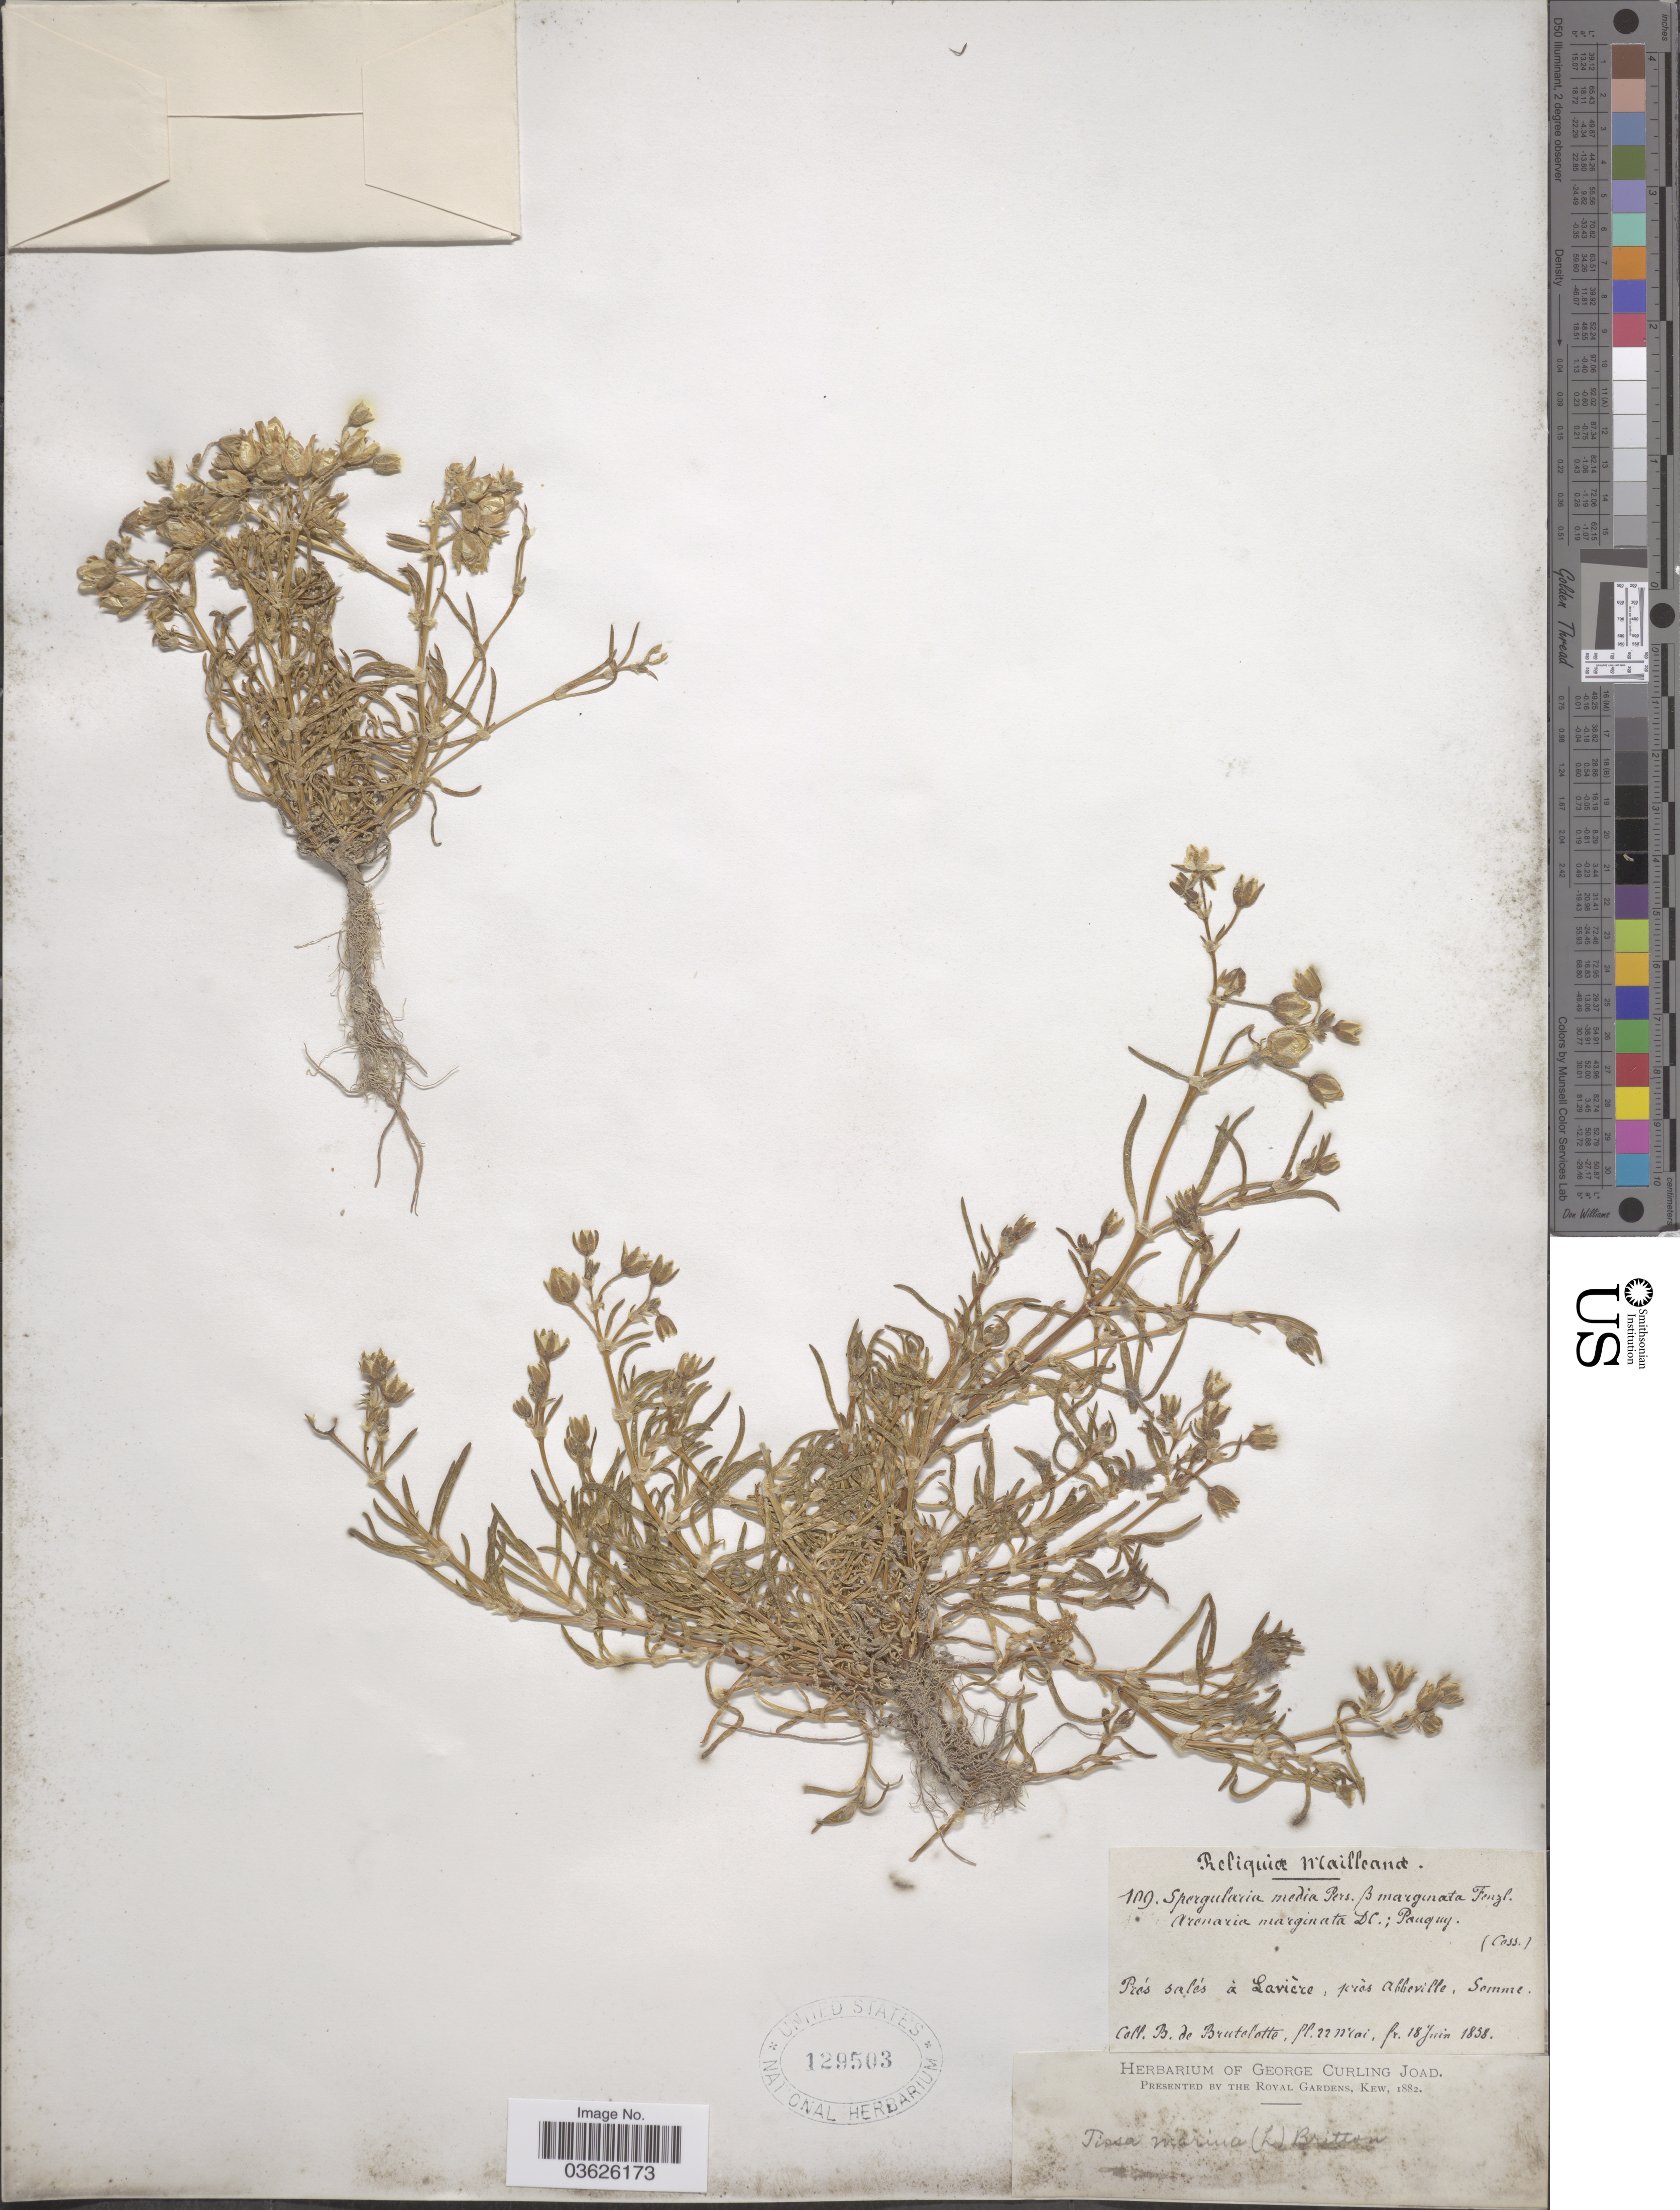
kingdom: Plantae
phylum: Tracheophyta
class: Magnoliopsida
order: Caryophyllales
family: Caryophyllaceae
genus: Tissa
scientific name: Tissa media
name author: Reiche & Johow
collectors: B. Brutelette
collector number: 109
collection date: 1858-06-18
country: France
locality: Prés salés à Lavière: près Abbeville, Somme.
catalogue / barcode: US 129503